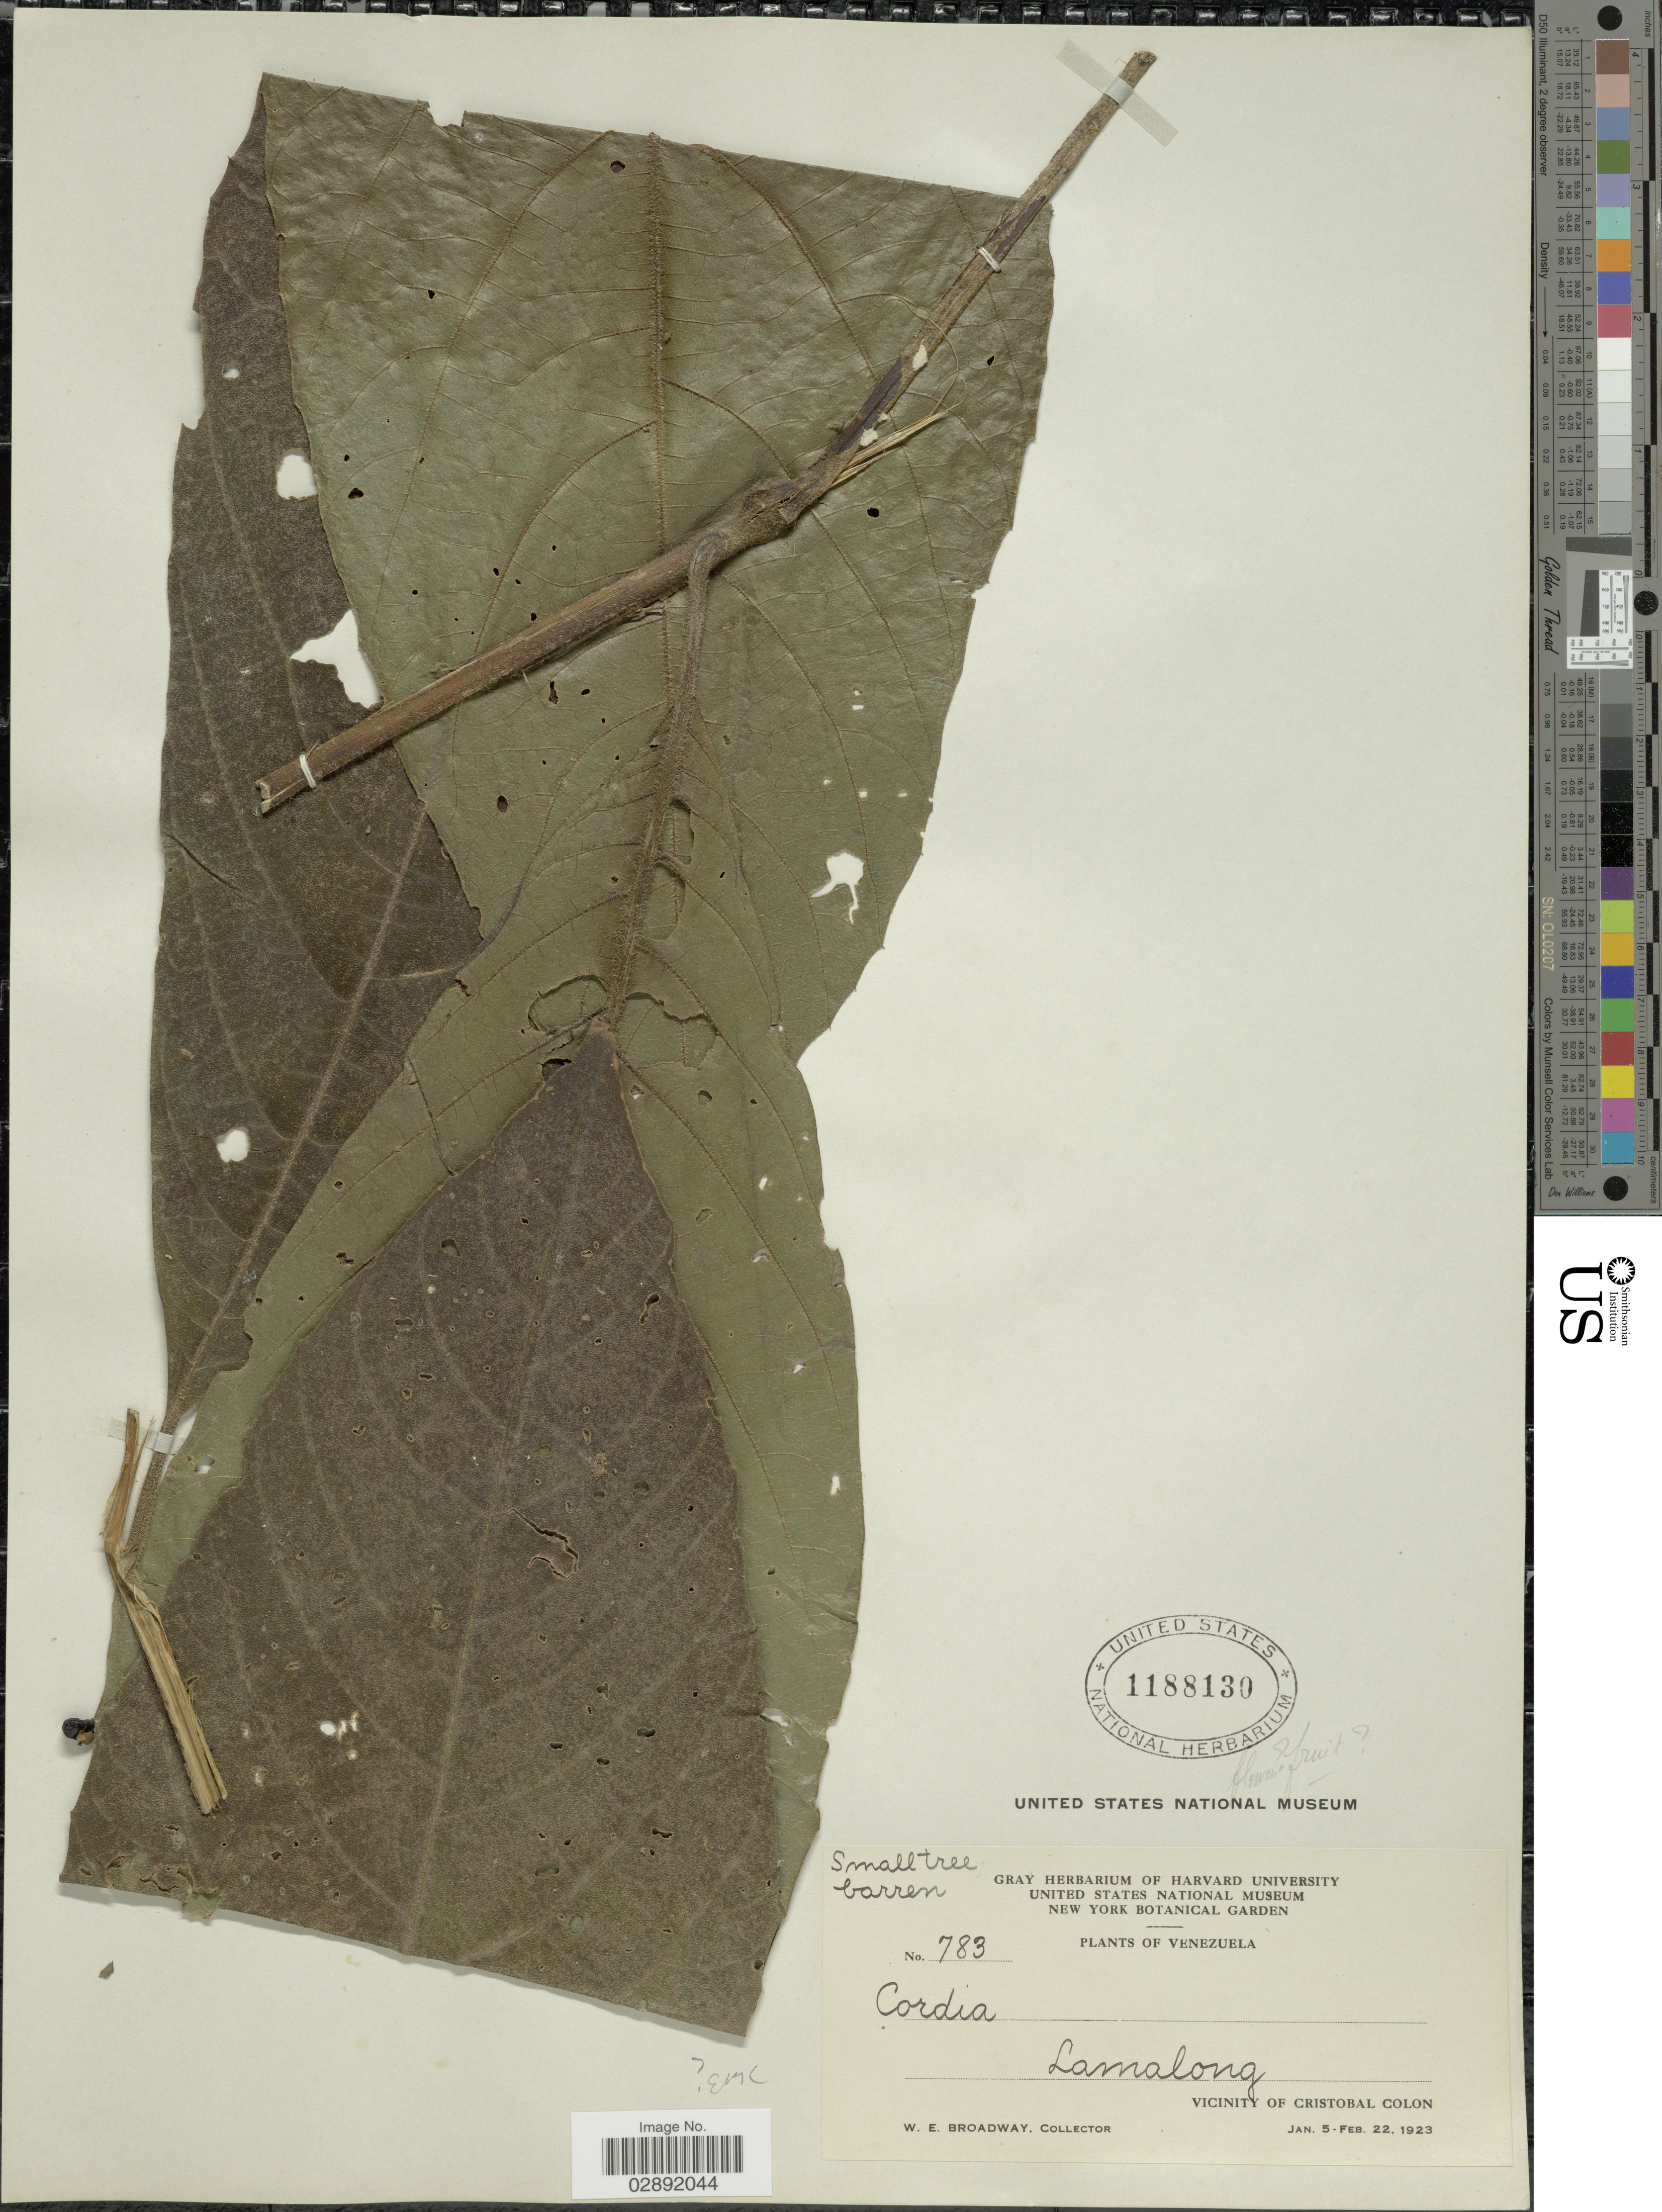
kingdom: Plantae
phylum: Tracheophyta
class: Magnoliopsida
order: Boraginales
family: Cordiaceae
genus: Cordia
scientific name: Cordia sp.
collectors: W. E. Broadway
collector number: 783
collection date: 1923-01-05/1923-02-22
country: Venezuela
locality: Lamalong, Vicinity of Cristobal Colon.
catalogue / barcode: US 1188130